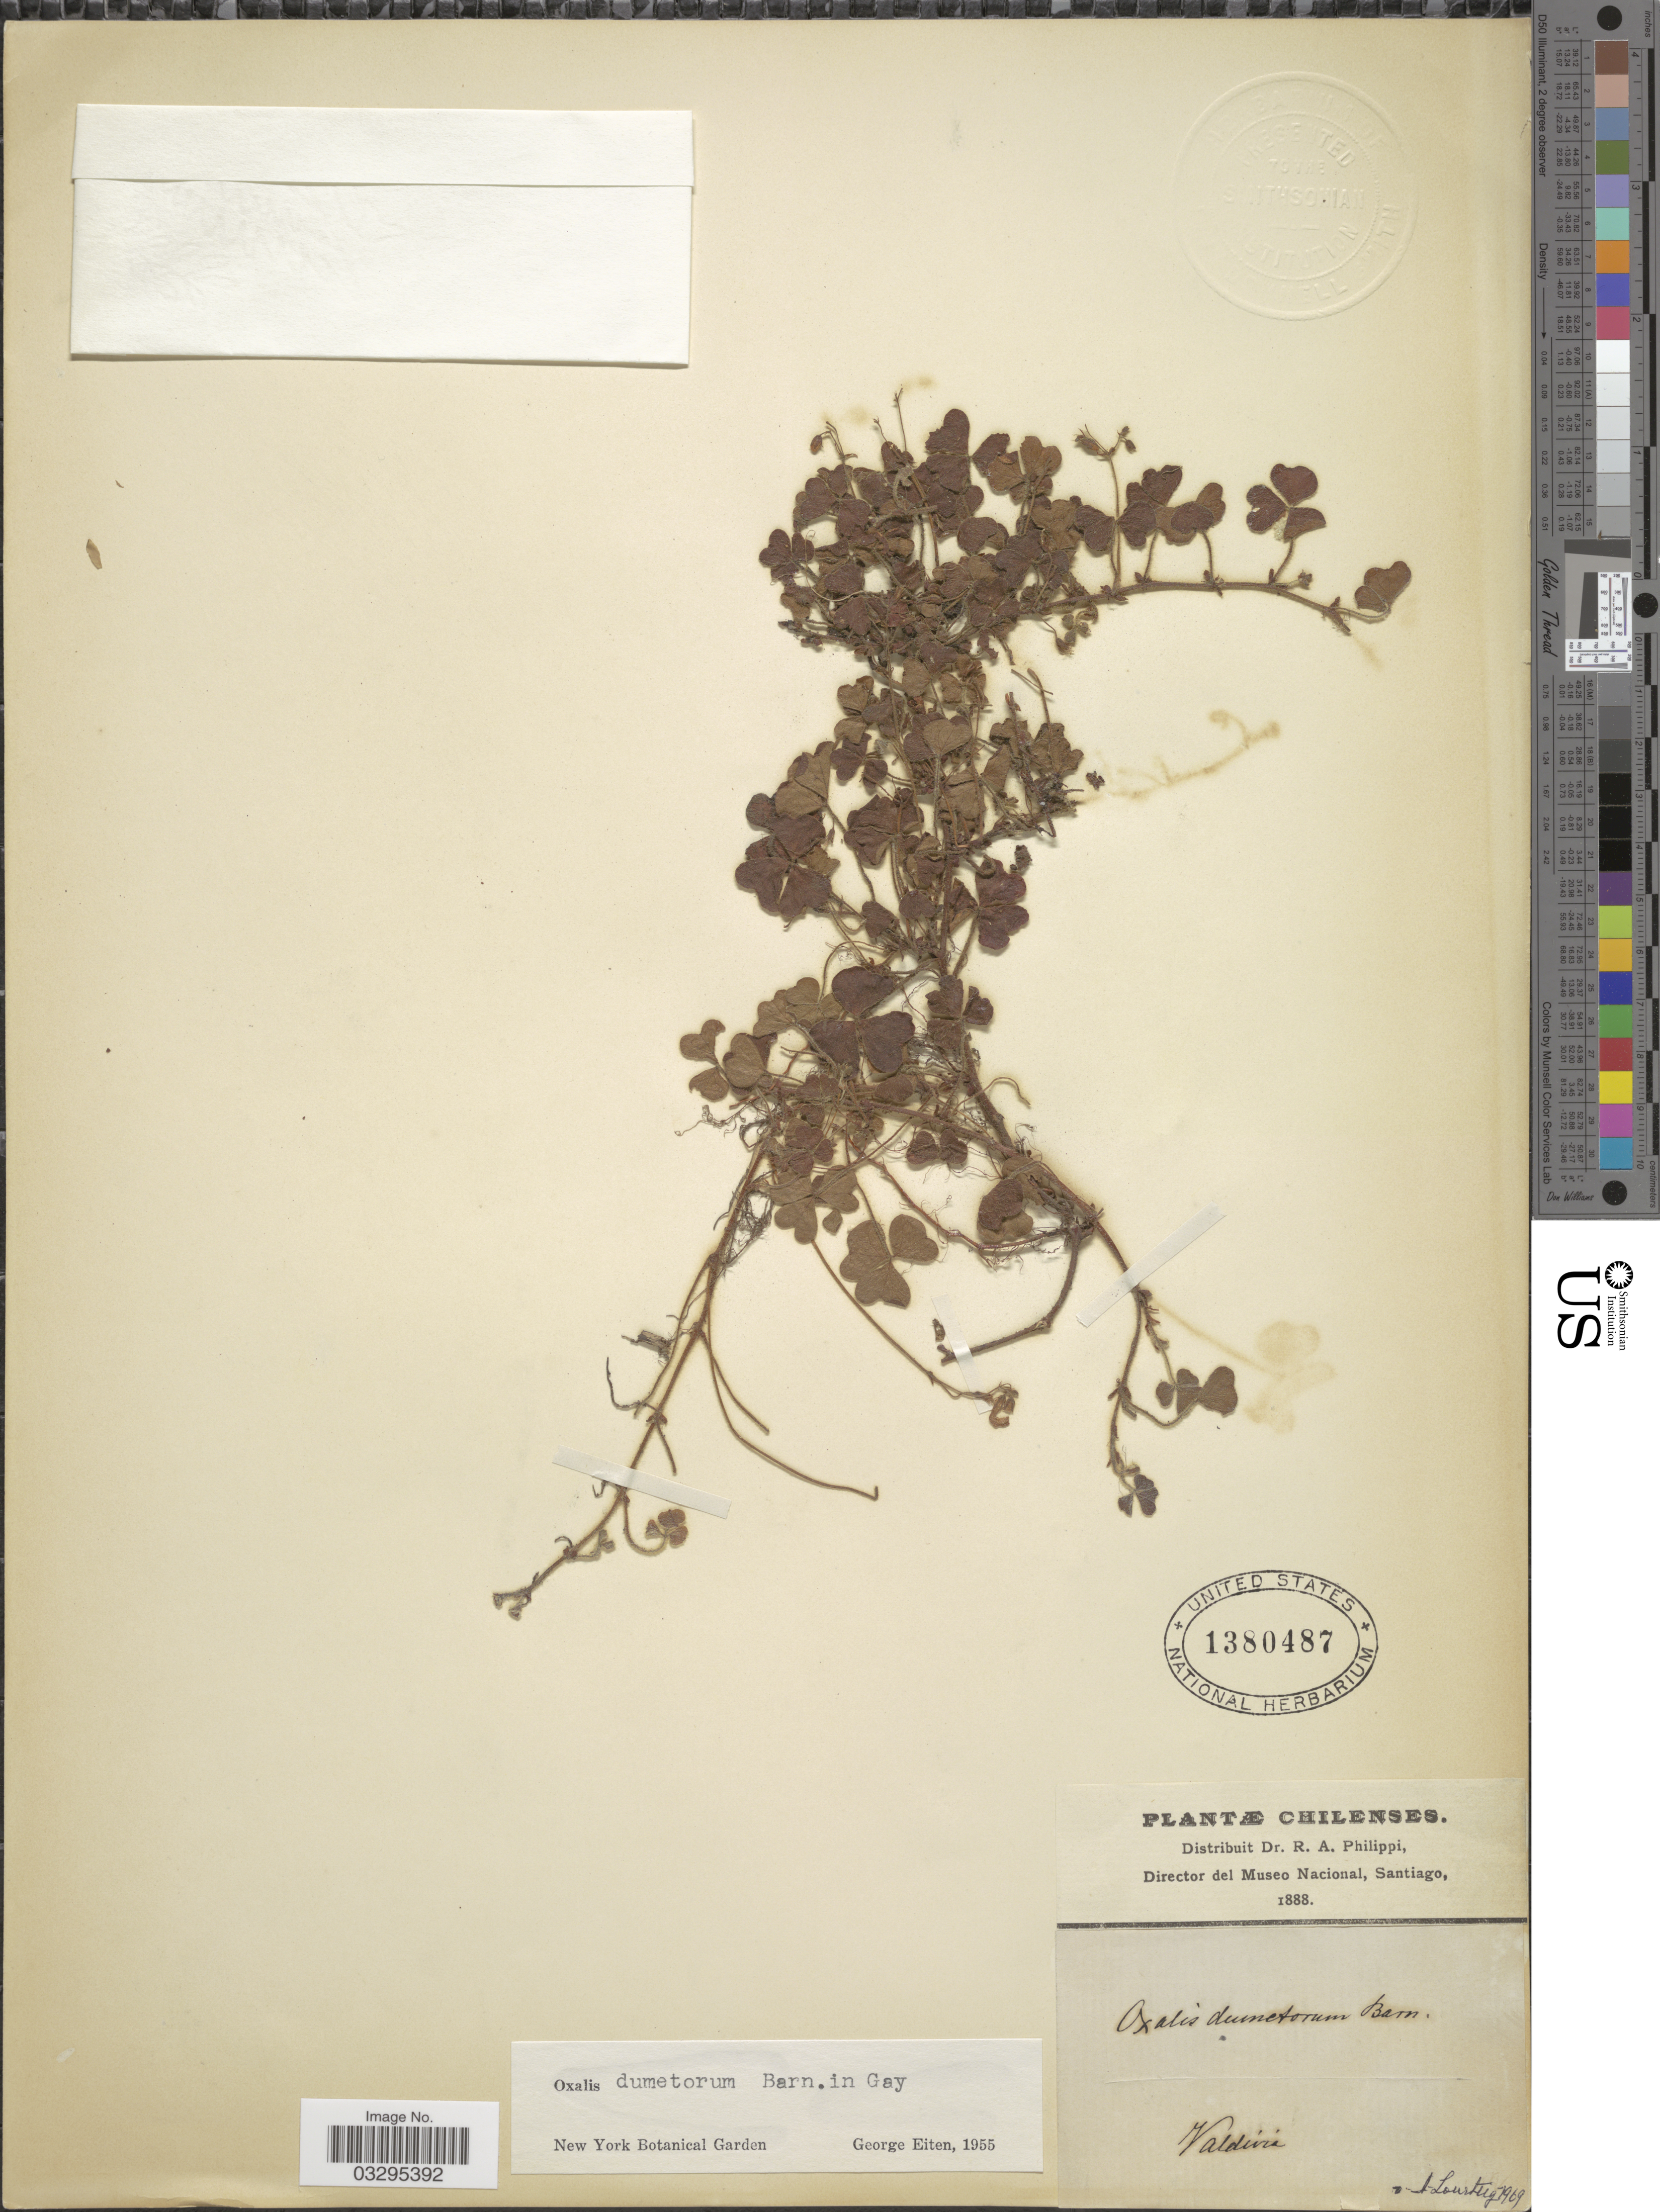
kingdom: Plantae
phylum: Tracheophyta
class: Magnoliopsida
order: Oxalidales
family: Oxalidaceae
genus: Oxalis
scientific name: Oxalis dumetorum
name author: Barnéoud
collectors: ex. herb. R.A. Philippi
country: Chile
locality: Valdivia.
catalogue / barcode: US 1380487